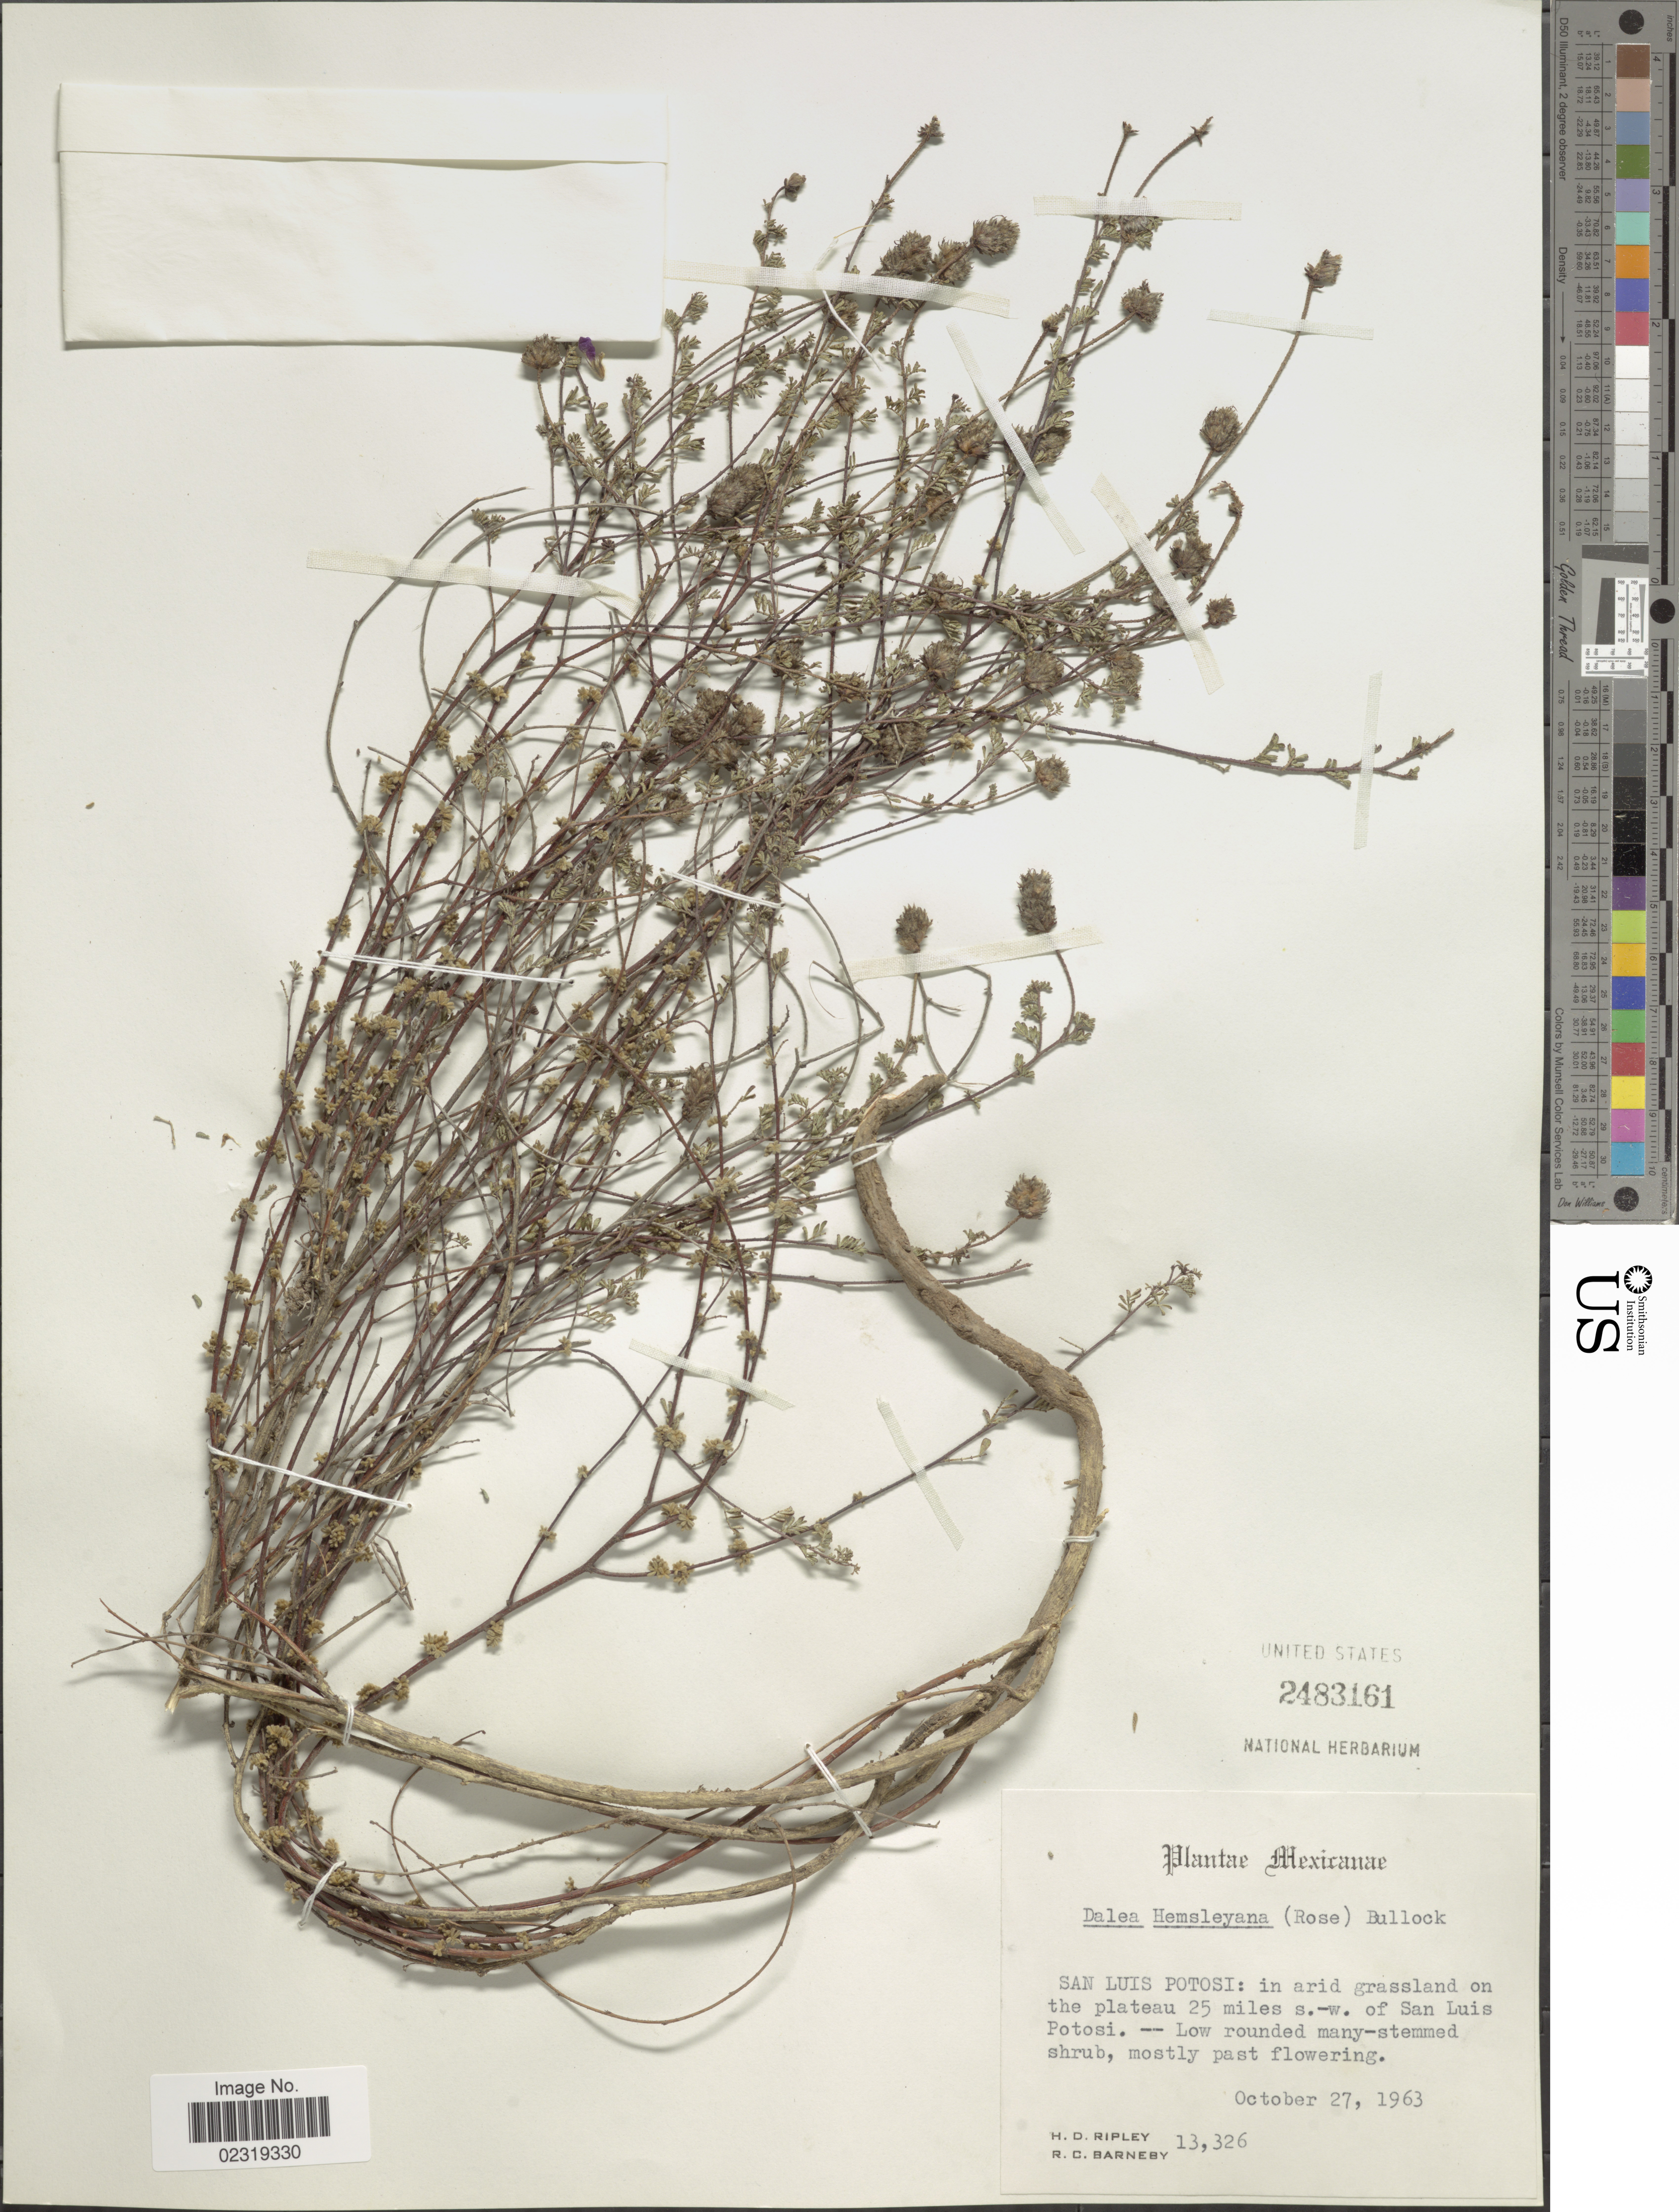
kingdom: Plantae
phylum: Tracheophyta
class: Magnoliopsida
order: Fabales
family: Fabaceae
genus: Dalea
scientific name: Dalea hemsleyana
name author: (M. Rose) Bullock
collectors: H. Ripley & R. C. Barneby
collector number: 13326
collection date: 1963-10-27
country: Mexico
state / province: San Luis Potosí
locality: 25 miles s.-w. of San Luis Potosi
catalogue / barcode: US 2483161